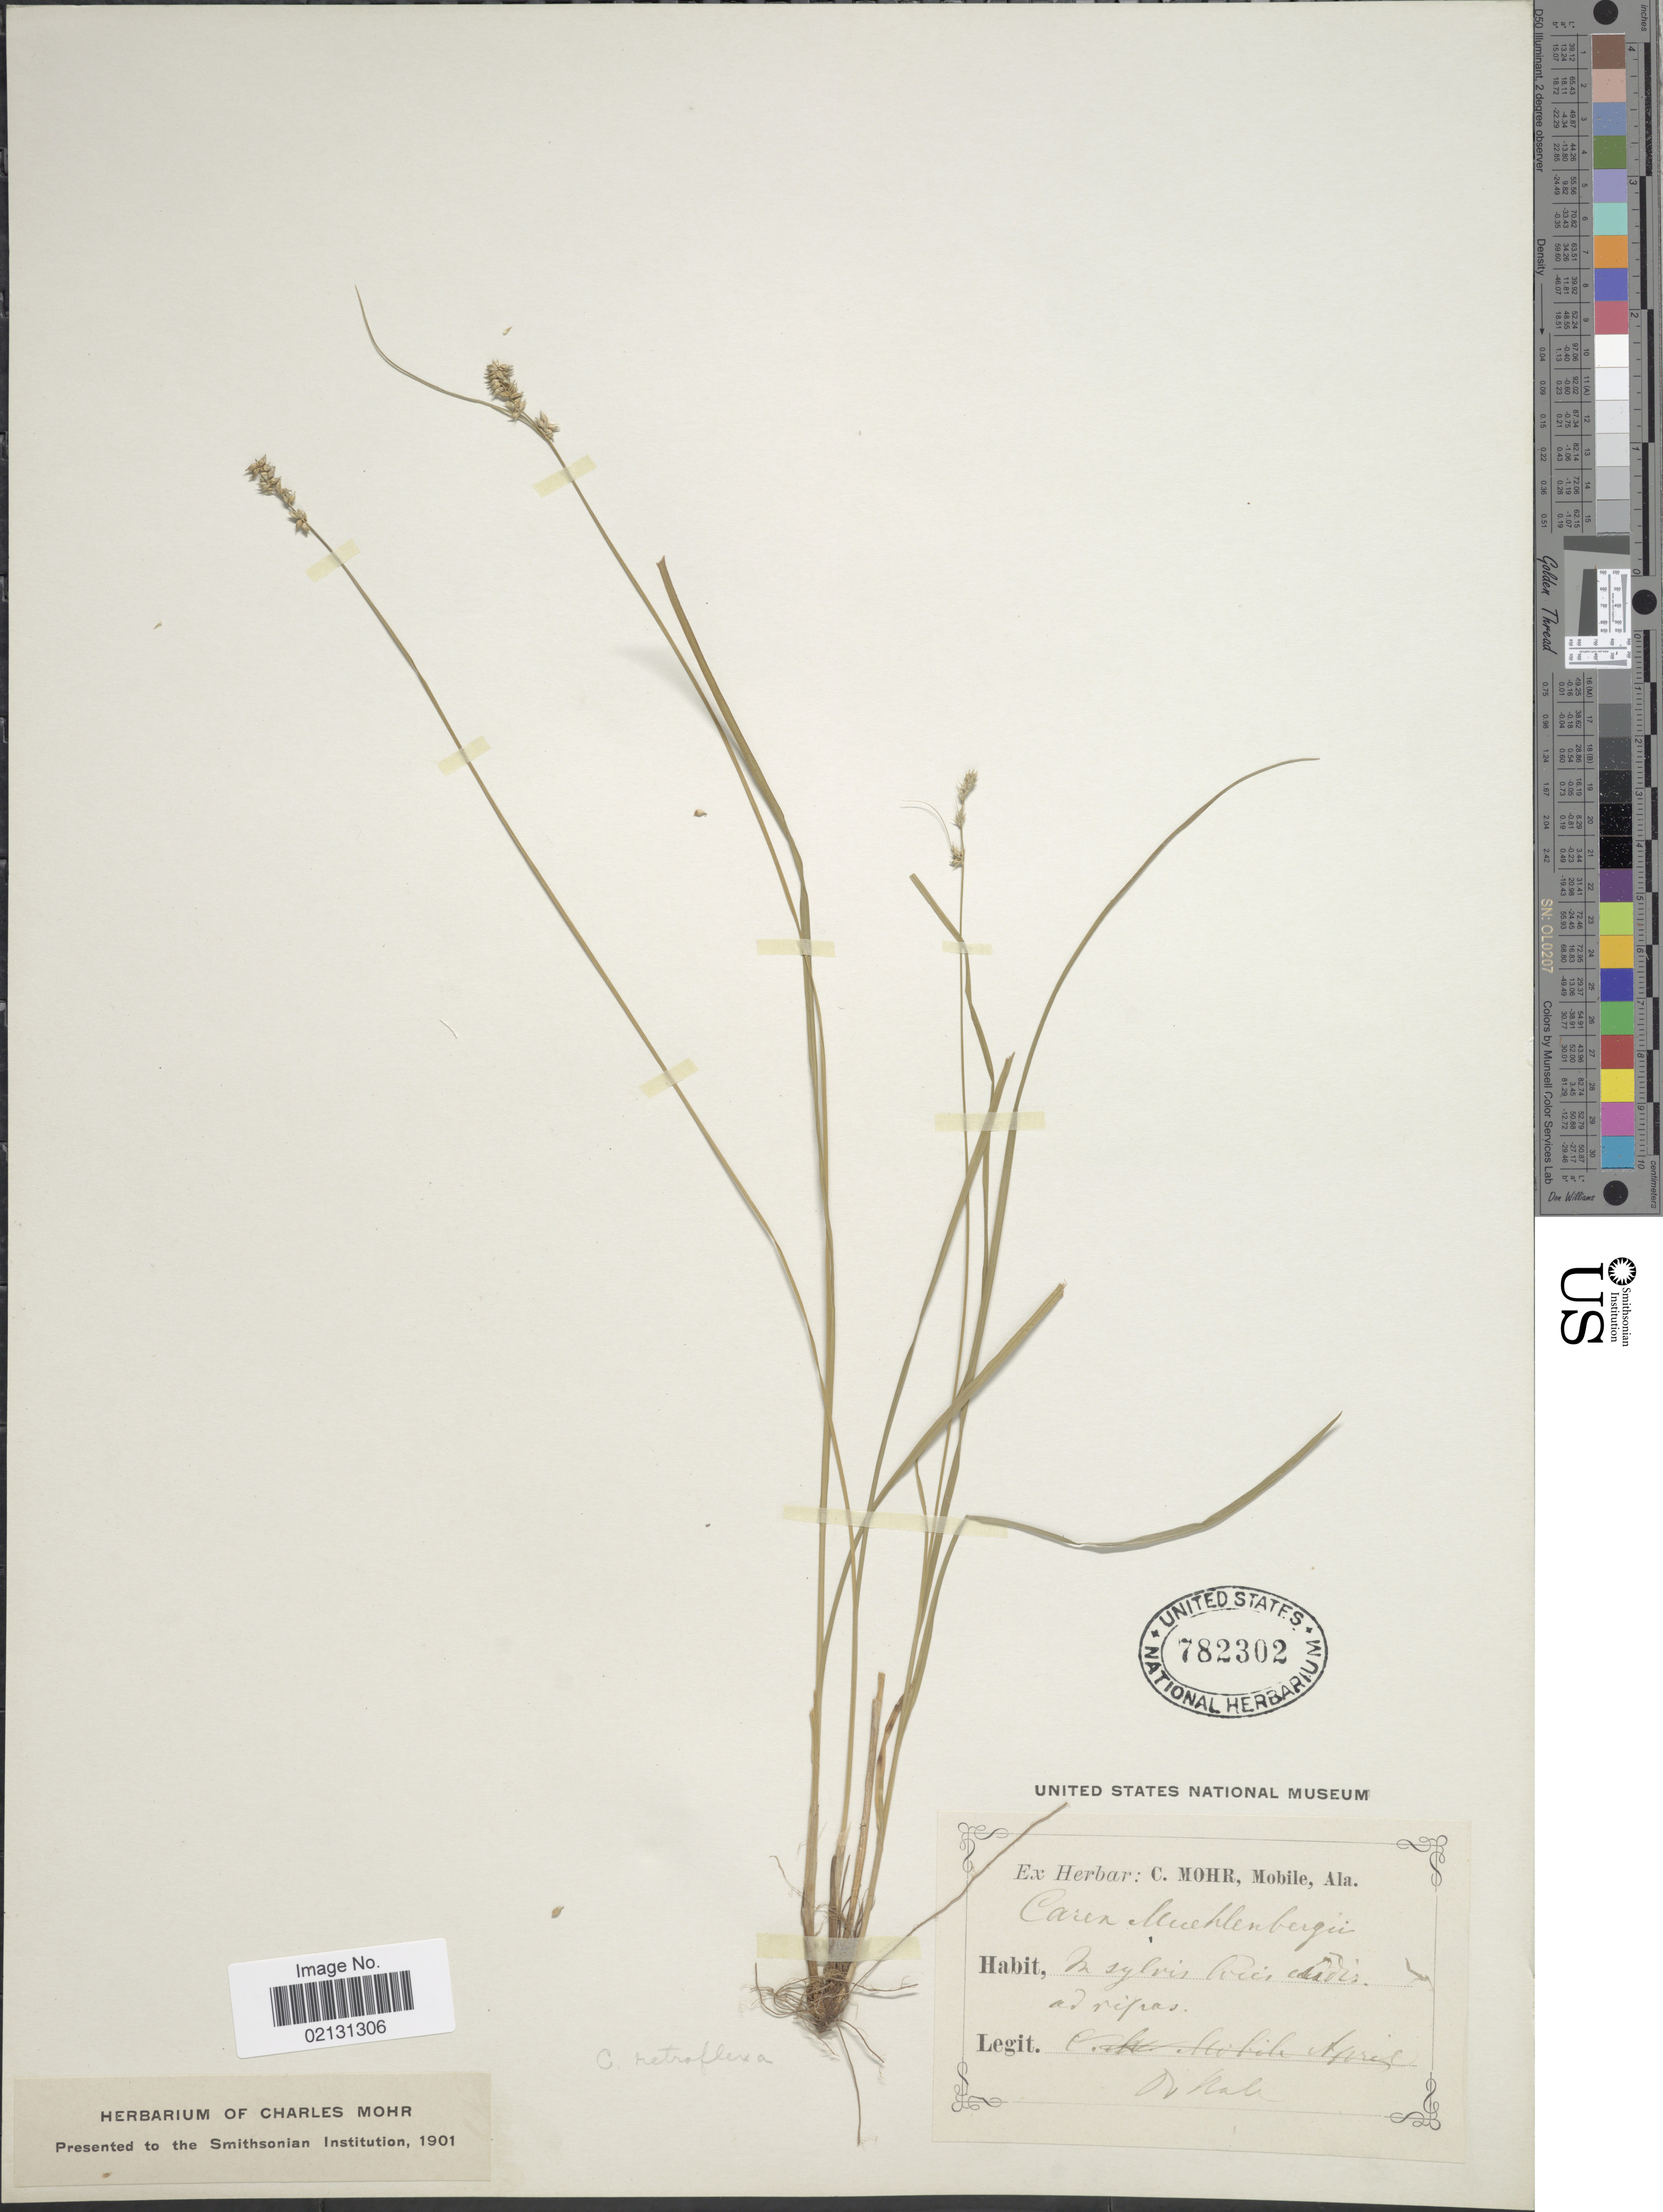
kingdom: Plantae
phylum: Tracheophyta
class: Liliopsida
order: Poales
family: Cyperaceae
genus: Carex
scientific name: Carex retroflexa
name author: Muhl. ex Willd.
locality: In sylvis locis [illegible text] ad ripas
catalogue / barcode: US 782302